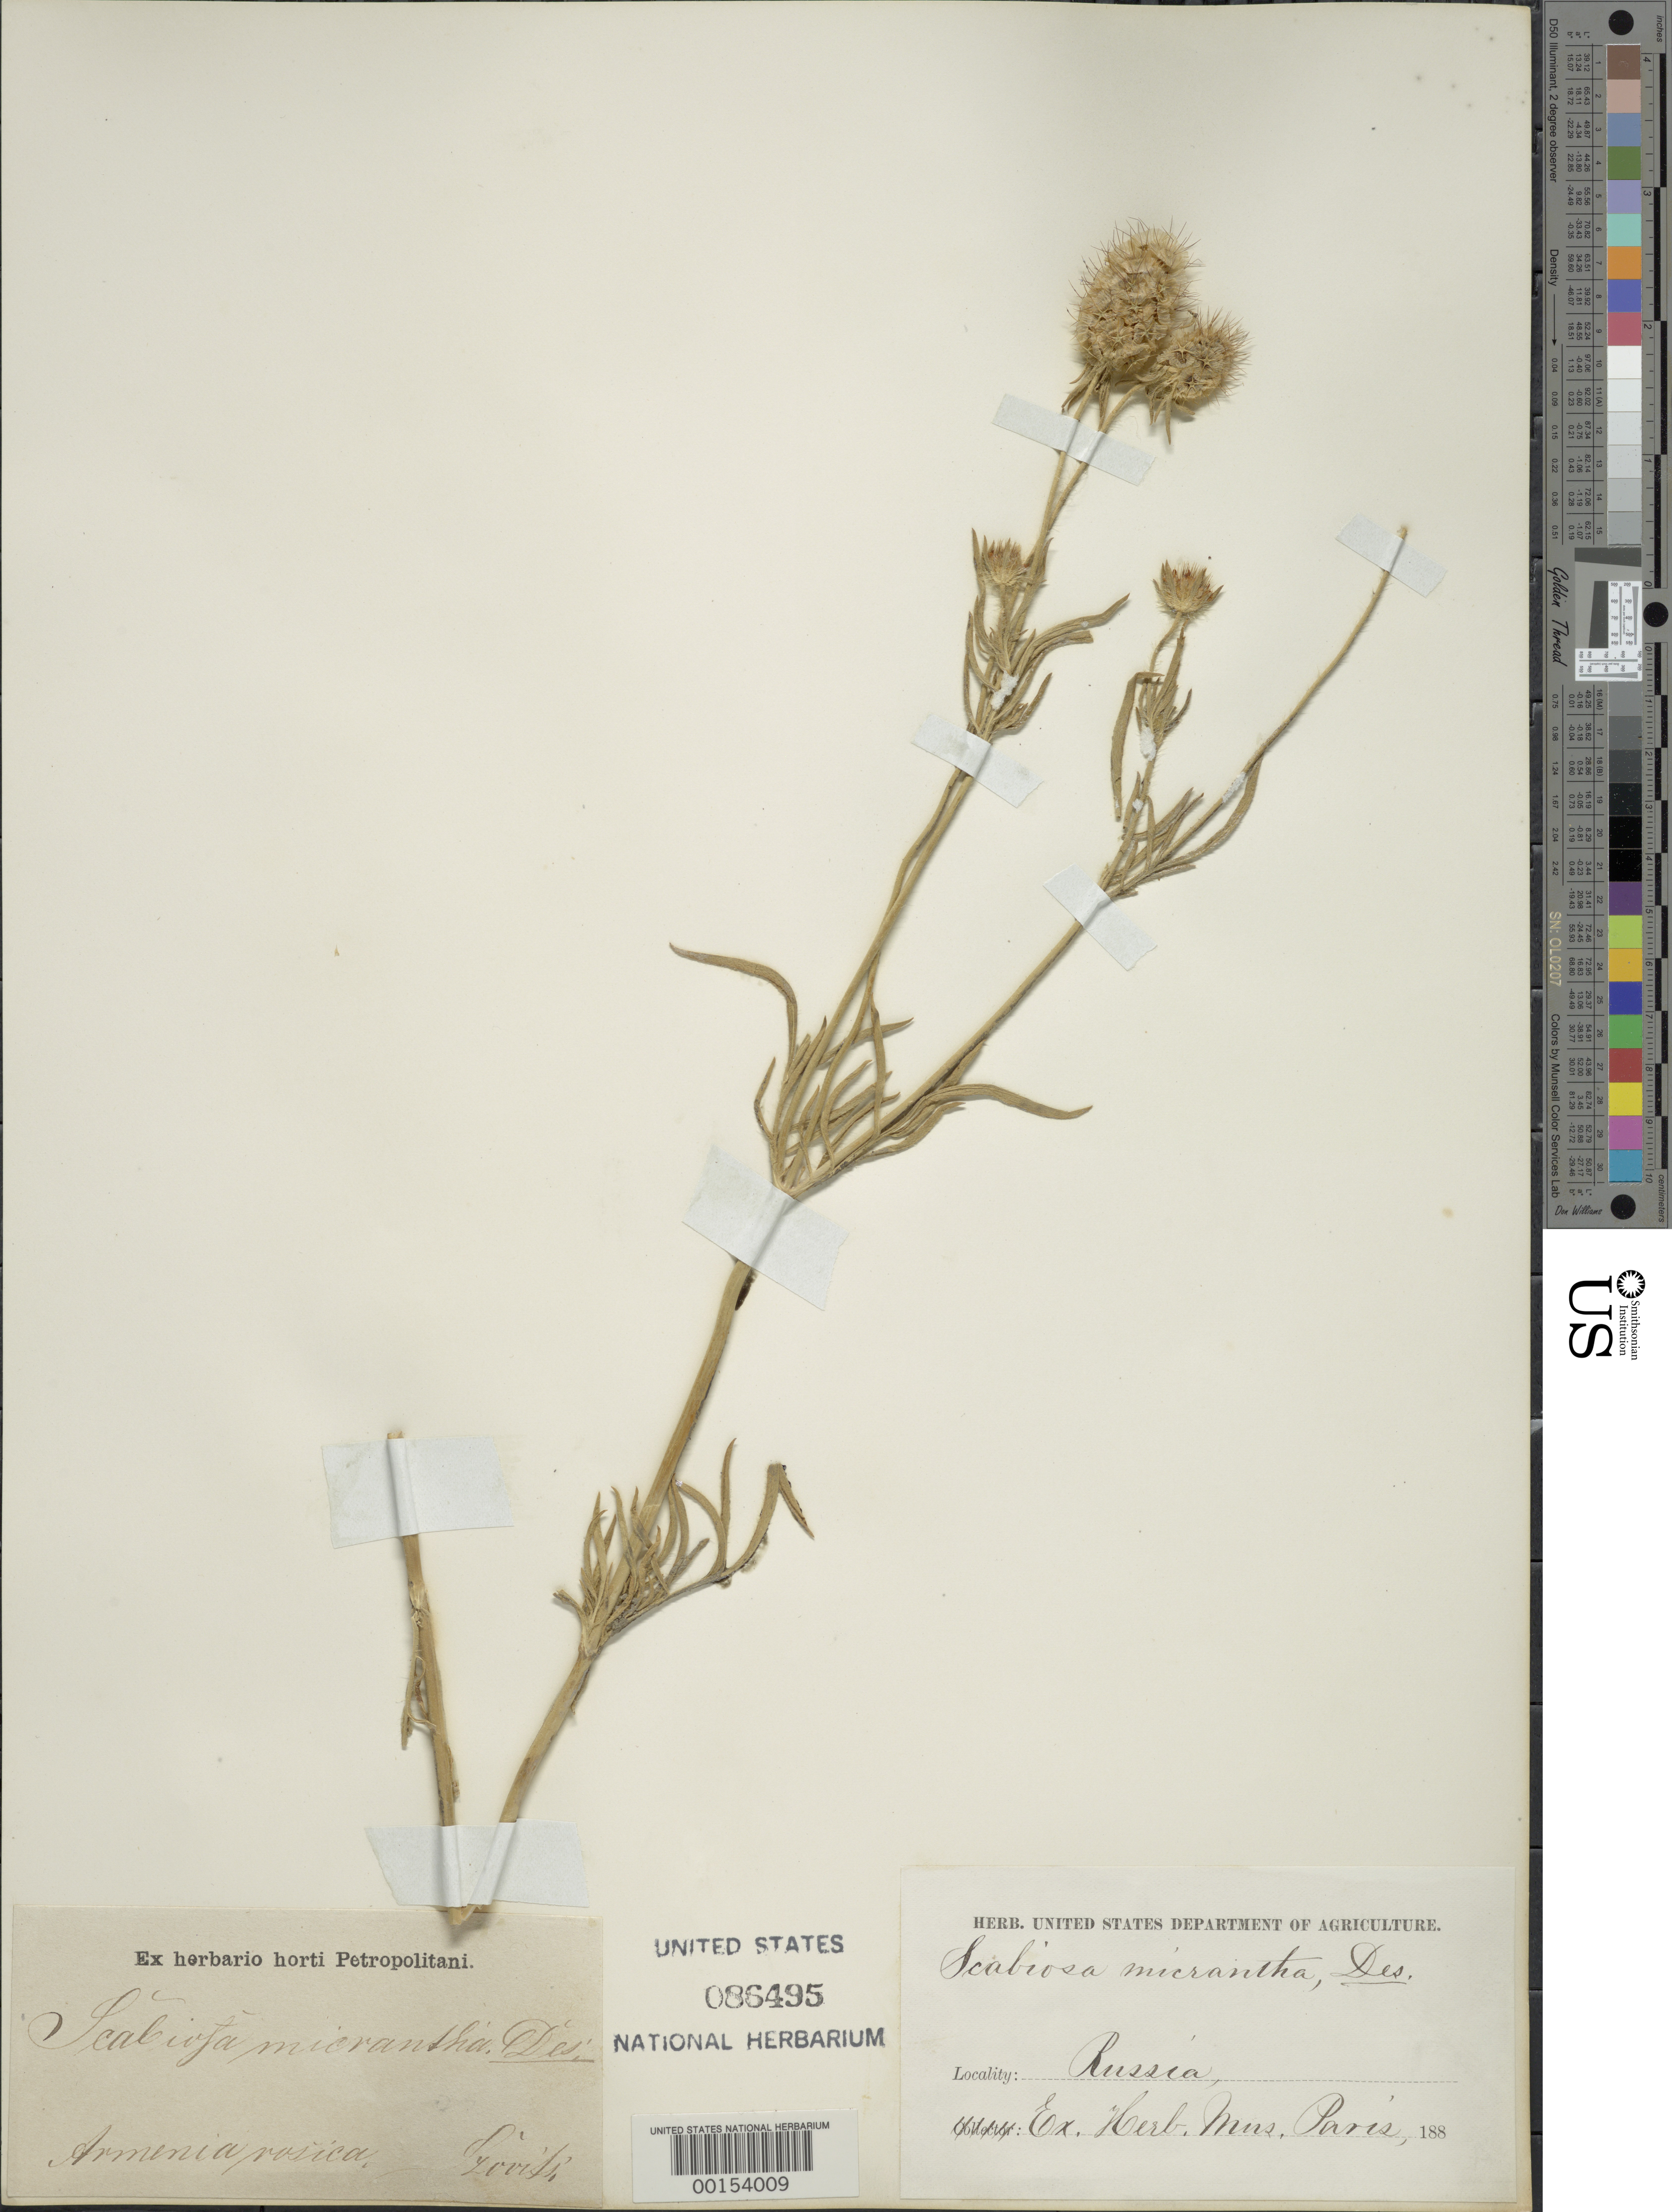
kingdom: Plantae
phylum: Tracheophyta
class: Magnoliopsida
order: Dipsacales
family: Caprifoliaceae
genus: Scabiosa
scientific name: Scabiosa micrantha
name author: Desf.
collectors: J. Szovits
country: Armenia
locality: Armenia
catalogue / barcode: US 86595